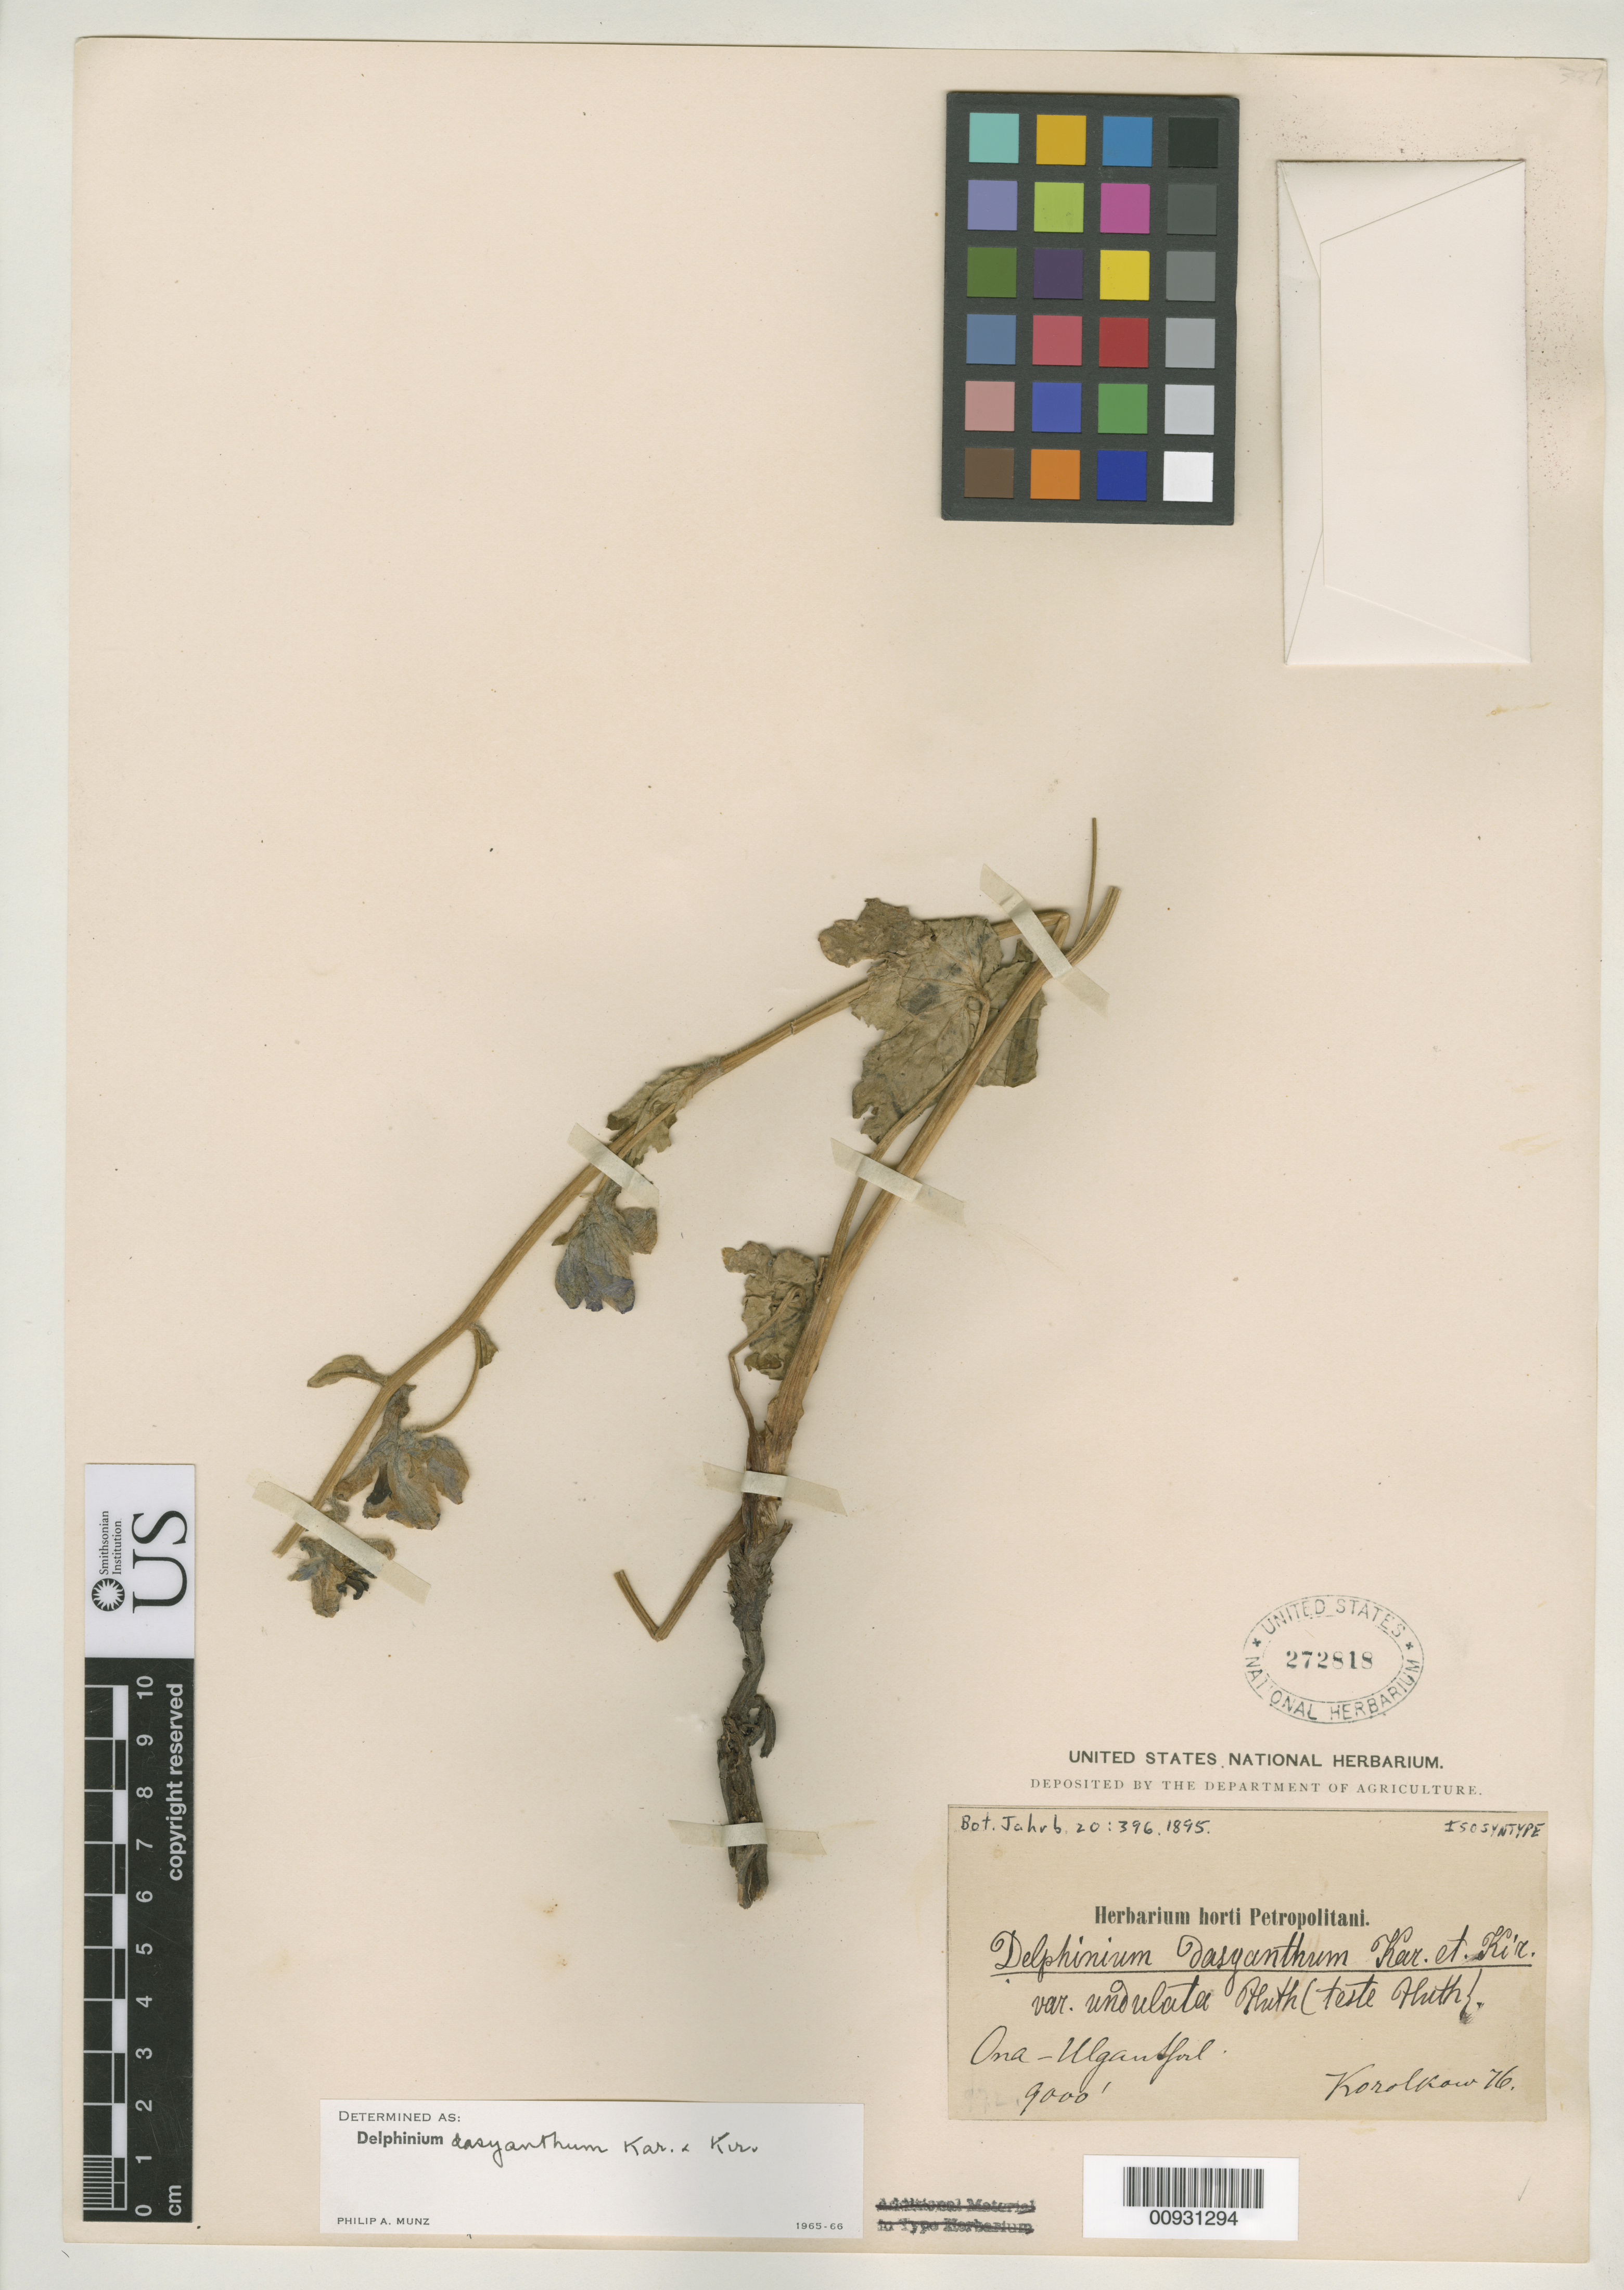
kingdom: Plantae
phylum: Tracheophyta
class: Magnoliopsida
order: Ranunculales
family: Ranunculaceae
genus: Delphinium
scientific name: Delphinium dasyanthum var. undulatum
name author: Huth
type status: Isosyntype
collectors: -. Korolkow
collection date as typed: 1876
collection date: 1876-08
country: Tajikistan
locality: Ona-Ulgansful [? Handwritten, illegible; protologue, "In valle Ona-Ulgan"]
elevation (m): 2743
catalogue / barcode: US 272818